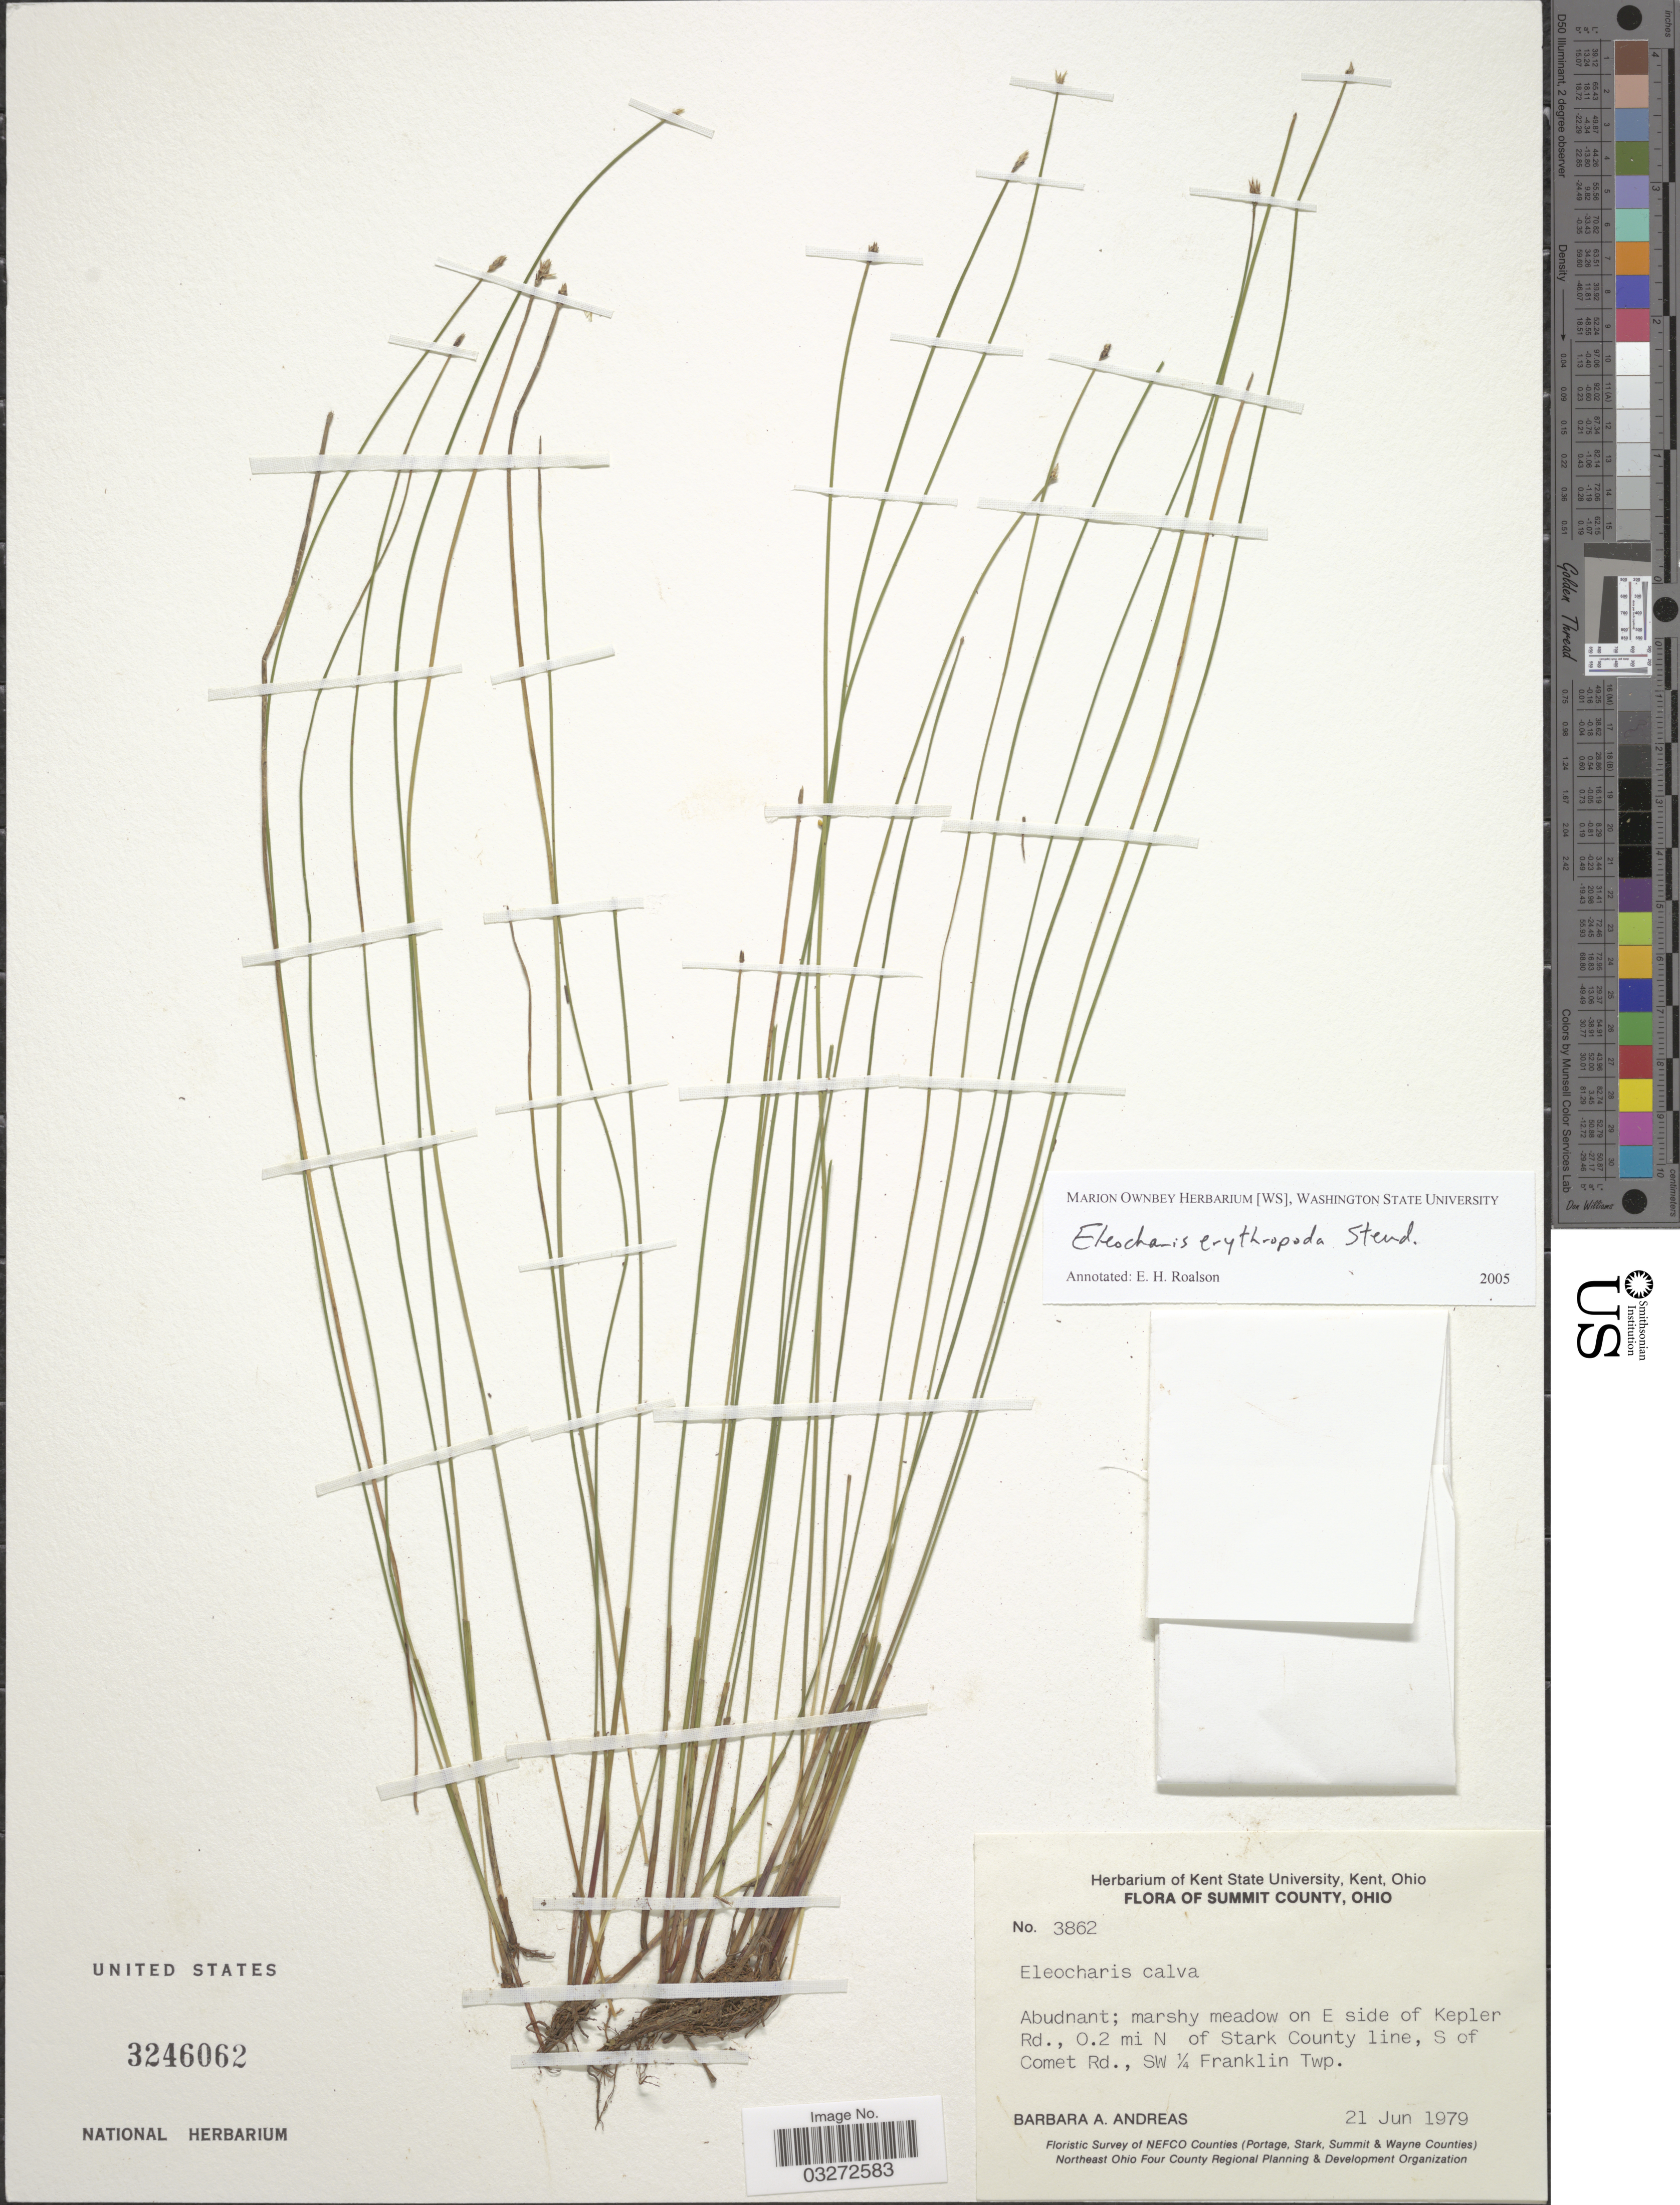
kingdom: Plantae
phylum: Tracheophyta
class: Liliopsida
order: Poales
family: Cyperaceae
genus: Eleocharis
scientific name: Eleocharis erythropoda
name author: Steud.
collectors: B. A. Andreas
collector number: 3862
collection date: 1979-06-21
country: United States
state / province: Ohio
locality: Summit County. Marshy meadow on E side of Kepler Rd., 0.2 mi N of Stark County line, S of Comet Rd., SW ¼ Franklin Twp.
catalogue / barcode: US 3246062